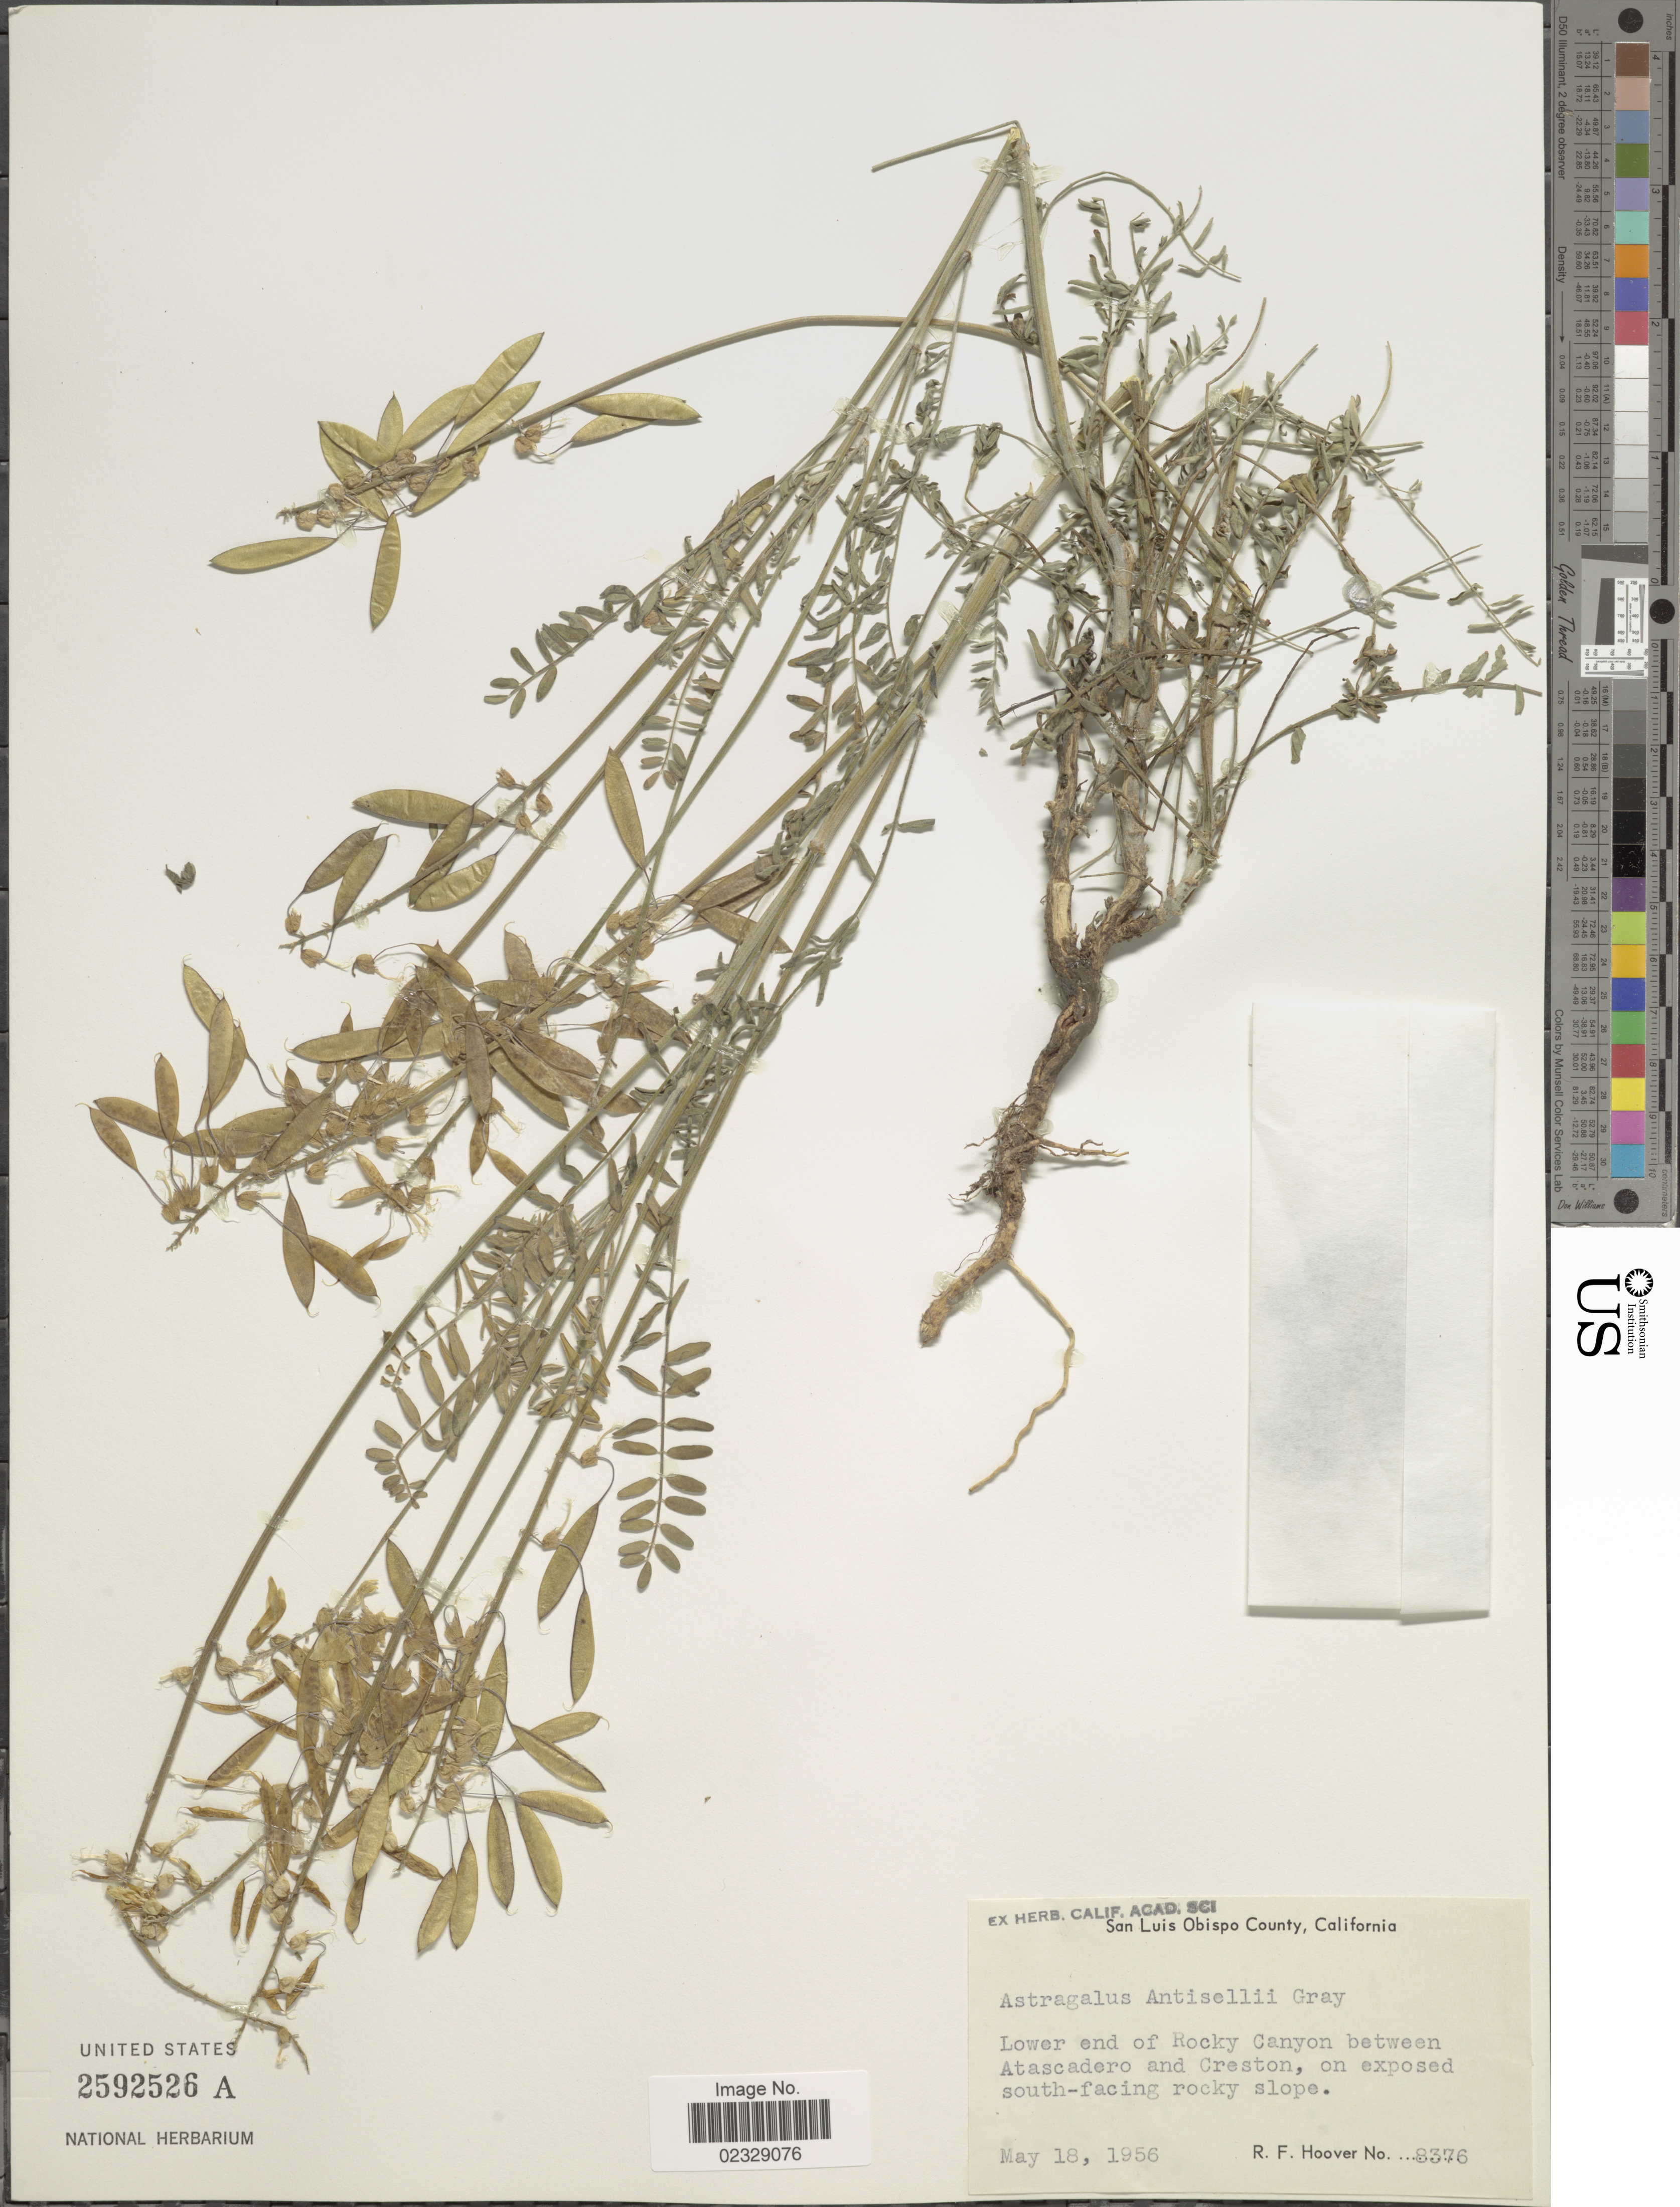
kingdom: Plantae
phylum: Tracheophyta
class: Magnoliopsida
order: Fabales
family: Fabaceae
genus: Astragalus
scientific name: Astragalus antisellii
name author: A. Gray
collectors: R. F. Hoover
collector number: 8376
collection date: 1956-08-18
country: United States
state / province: California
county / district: San Luis Obispo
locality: San Luis Obispo County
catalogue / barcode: US 2592526A